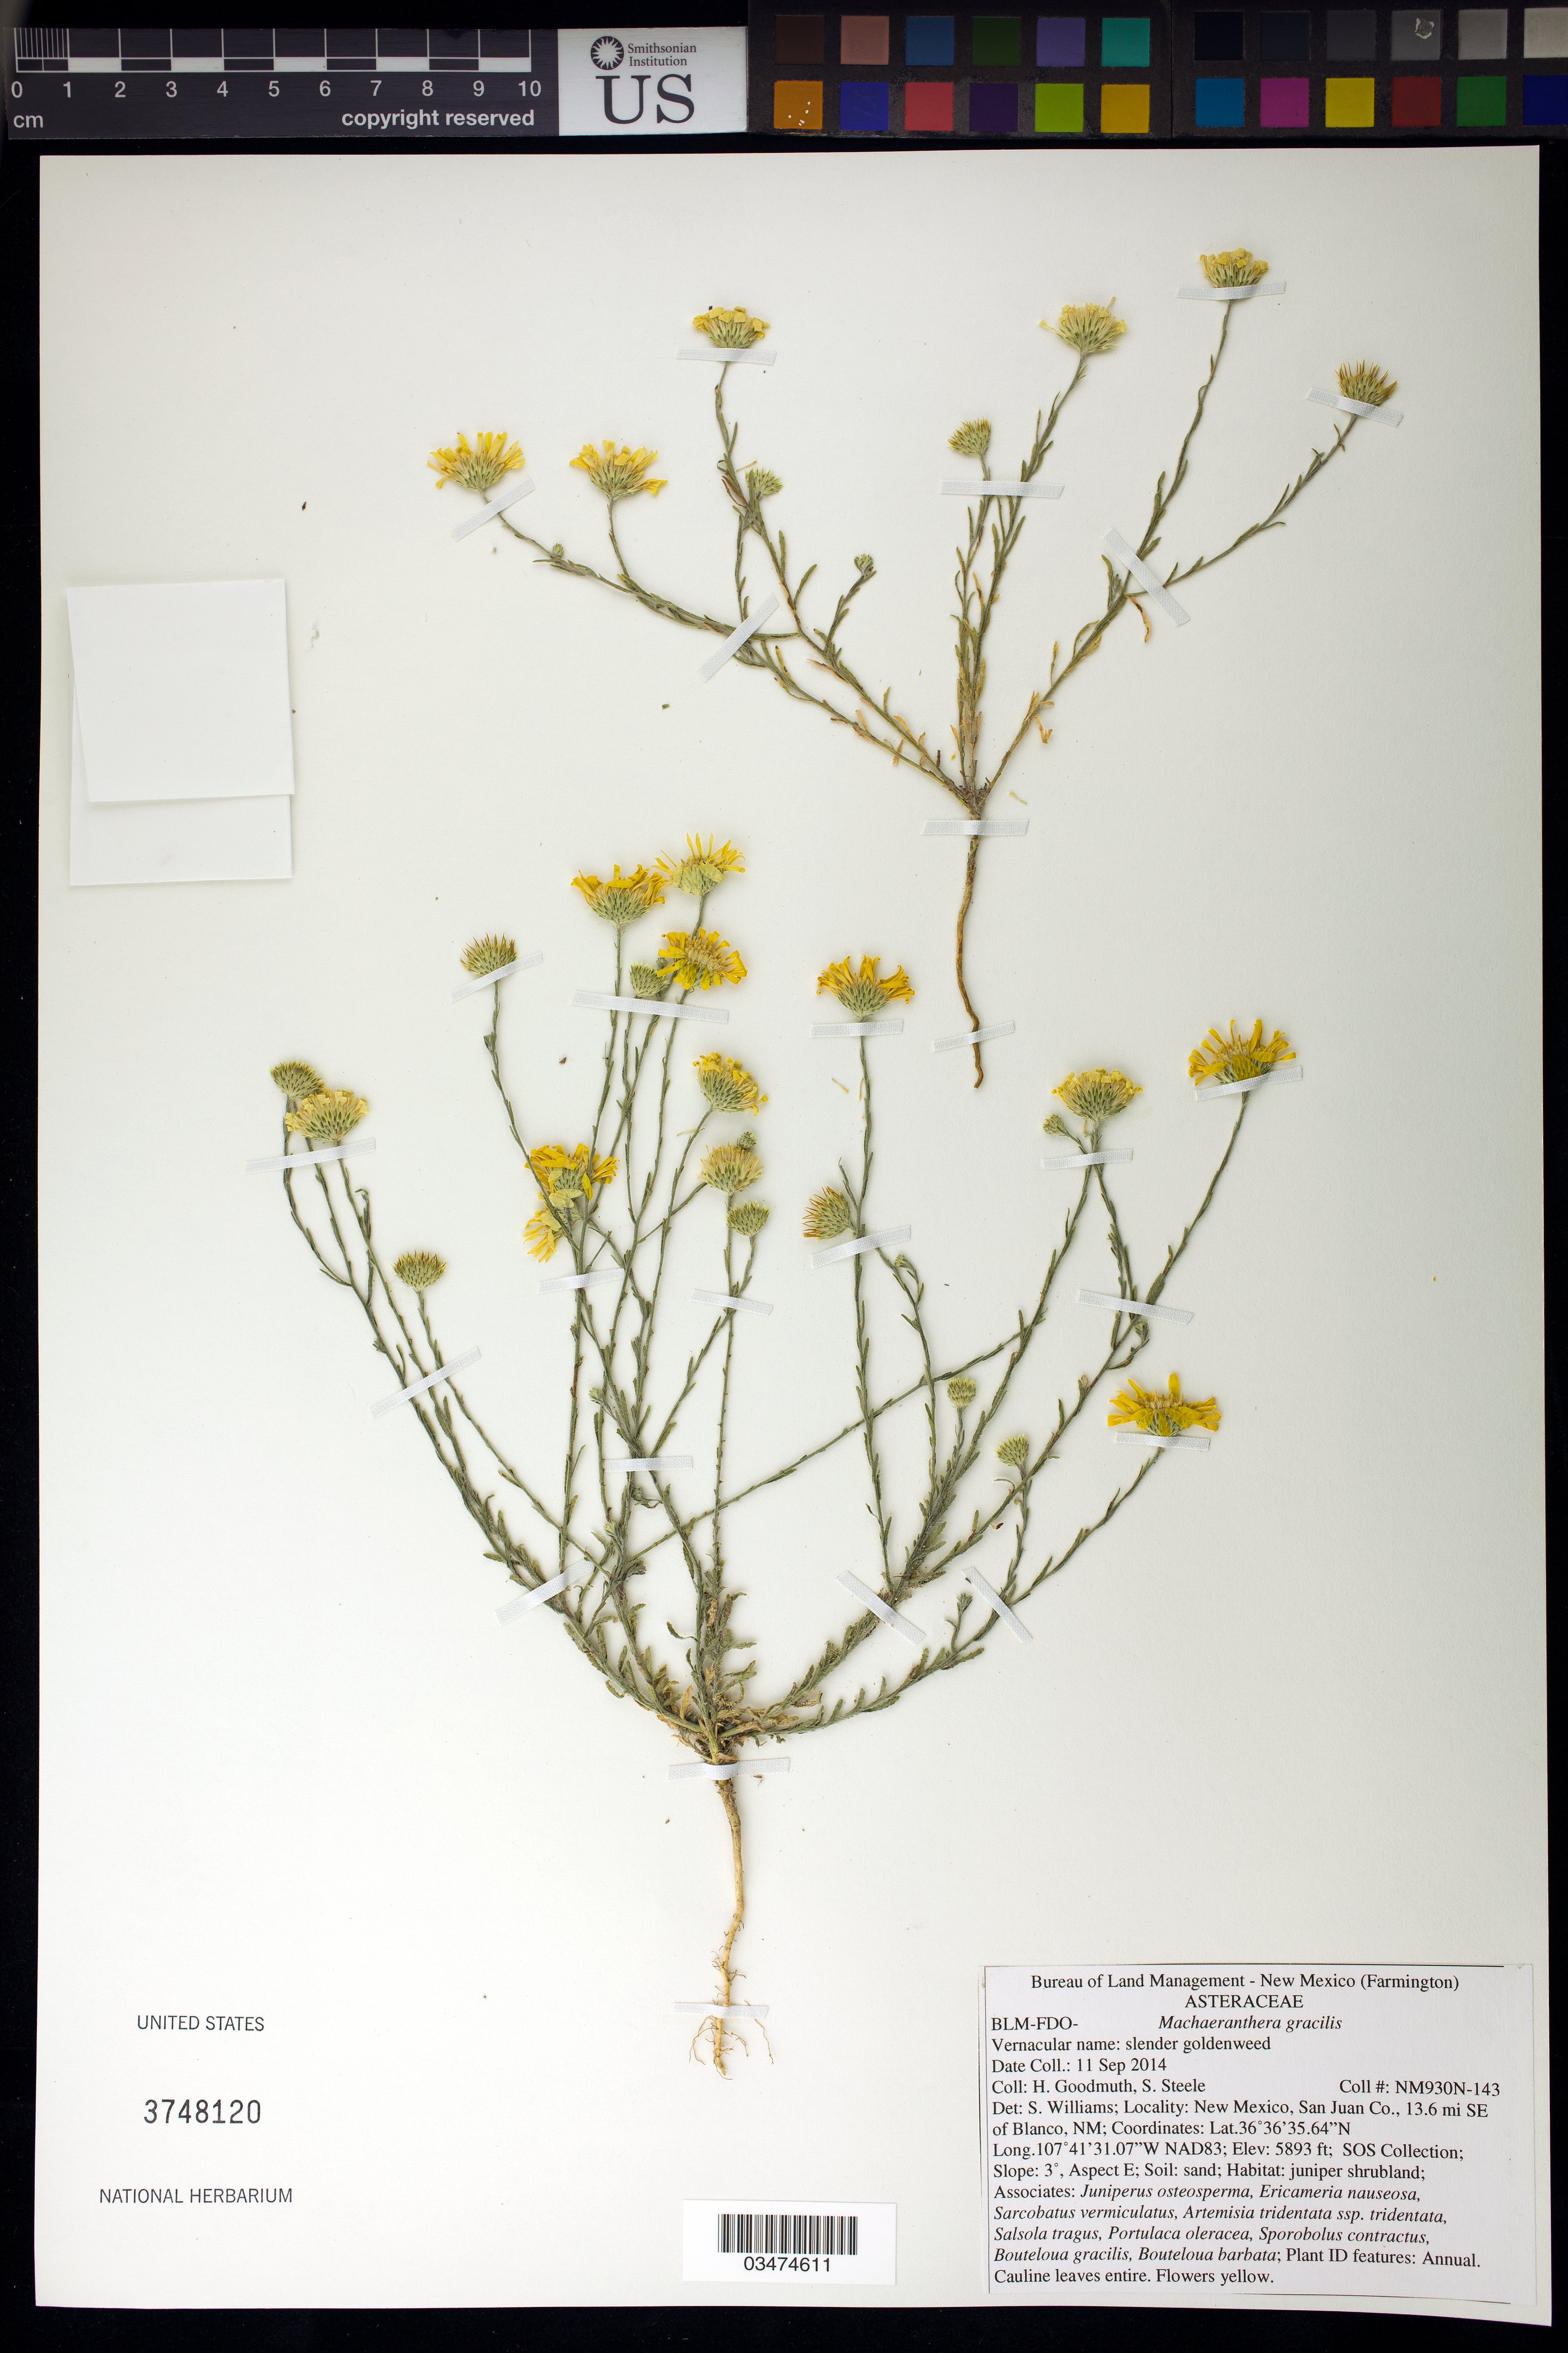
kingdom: Plantae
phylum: Tracheophyta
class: Magnoliopsida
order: Asterales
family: Asteraceae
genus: Machaeranthera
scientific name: Machaeranthera gracilis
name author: (Nutt.) Shinners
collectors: H. Goodmuth & S. Steele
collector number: NM930N-143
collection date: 2014-09-11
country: United States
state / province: New Mexico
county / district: San Juan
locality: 13.6 mi. SE of Blanco.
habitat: Sand. Juniper shrubland.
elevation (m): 1796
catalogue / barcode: US 3748120